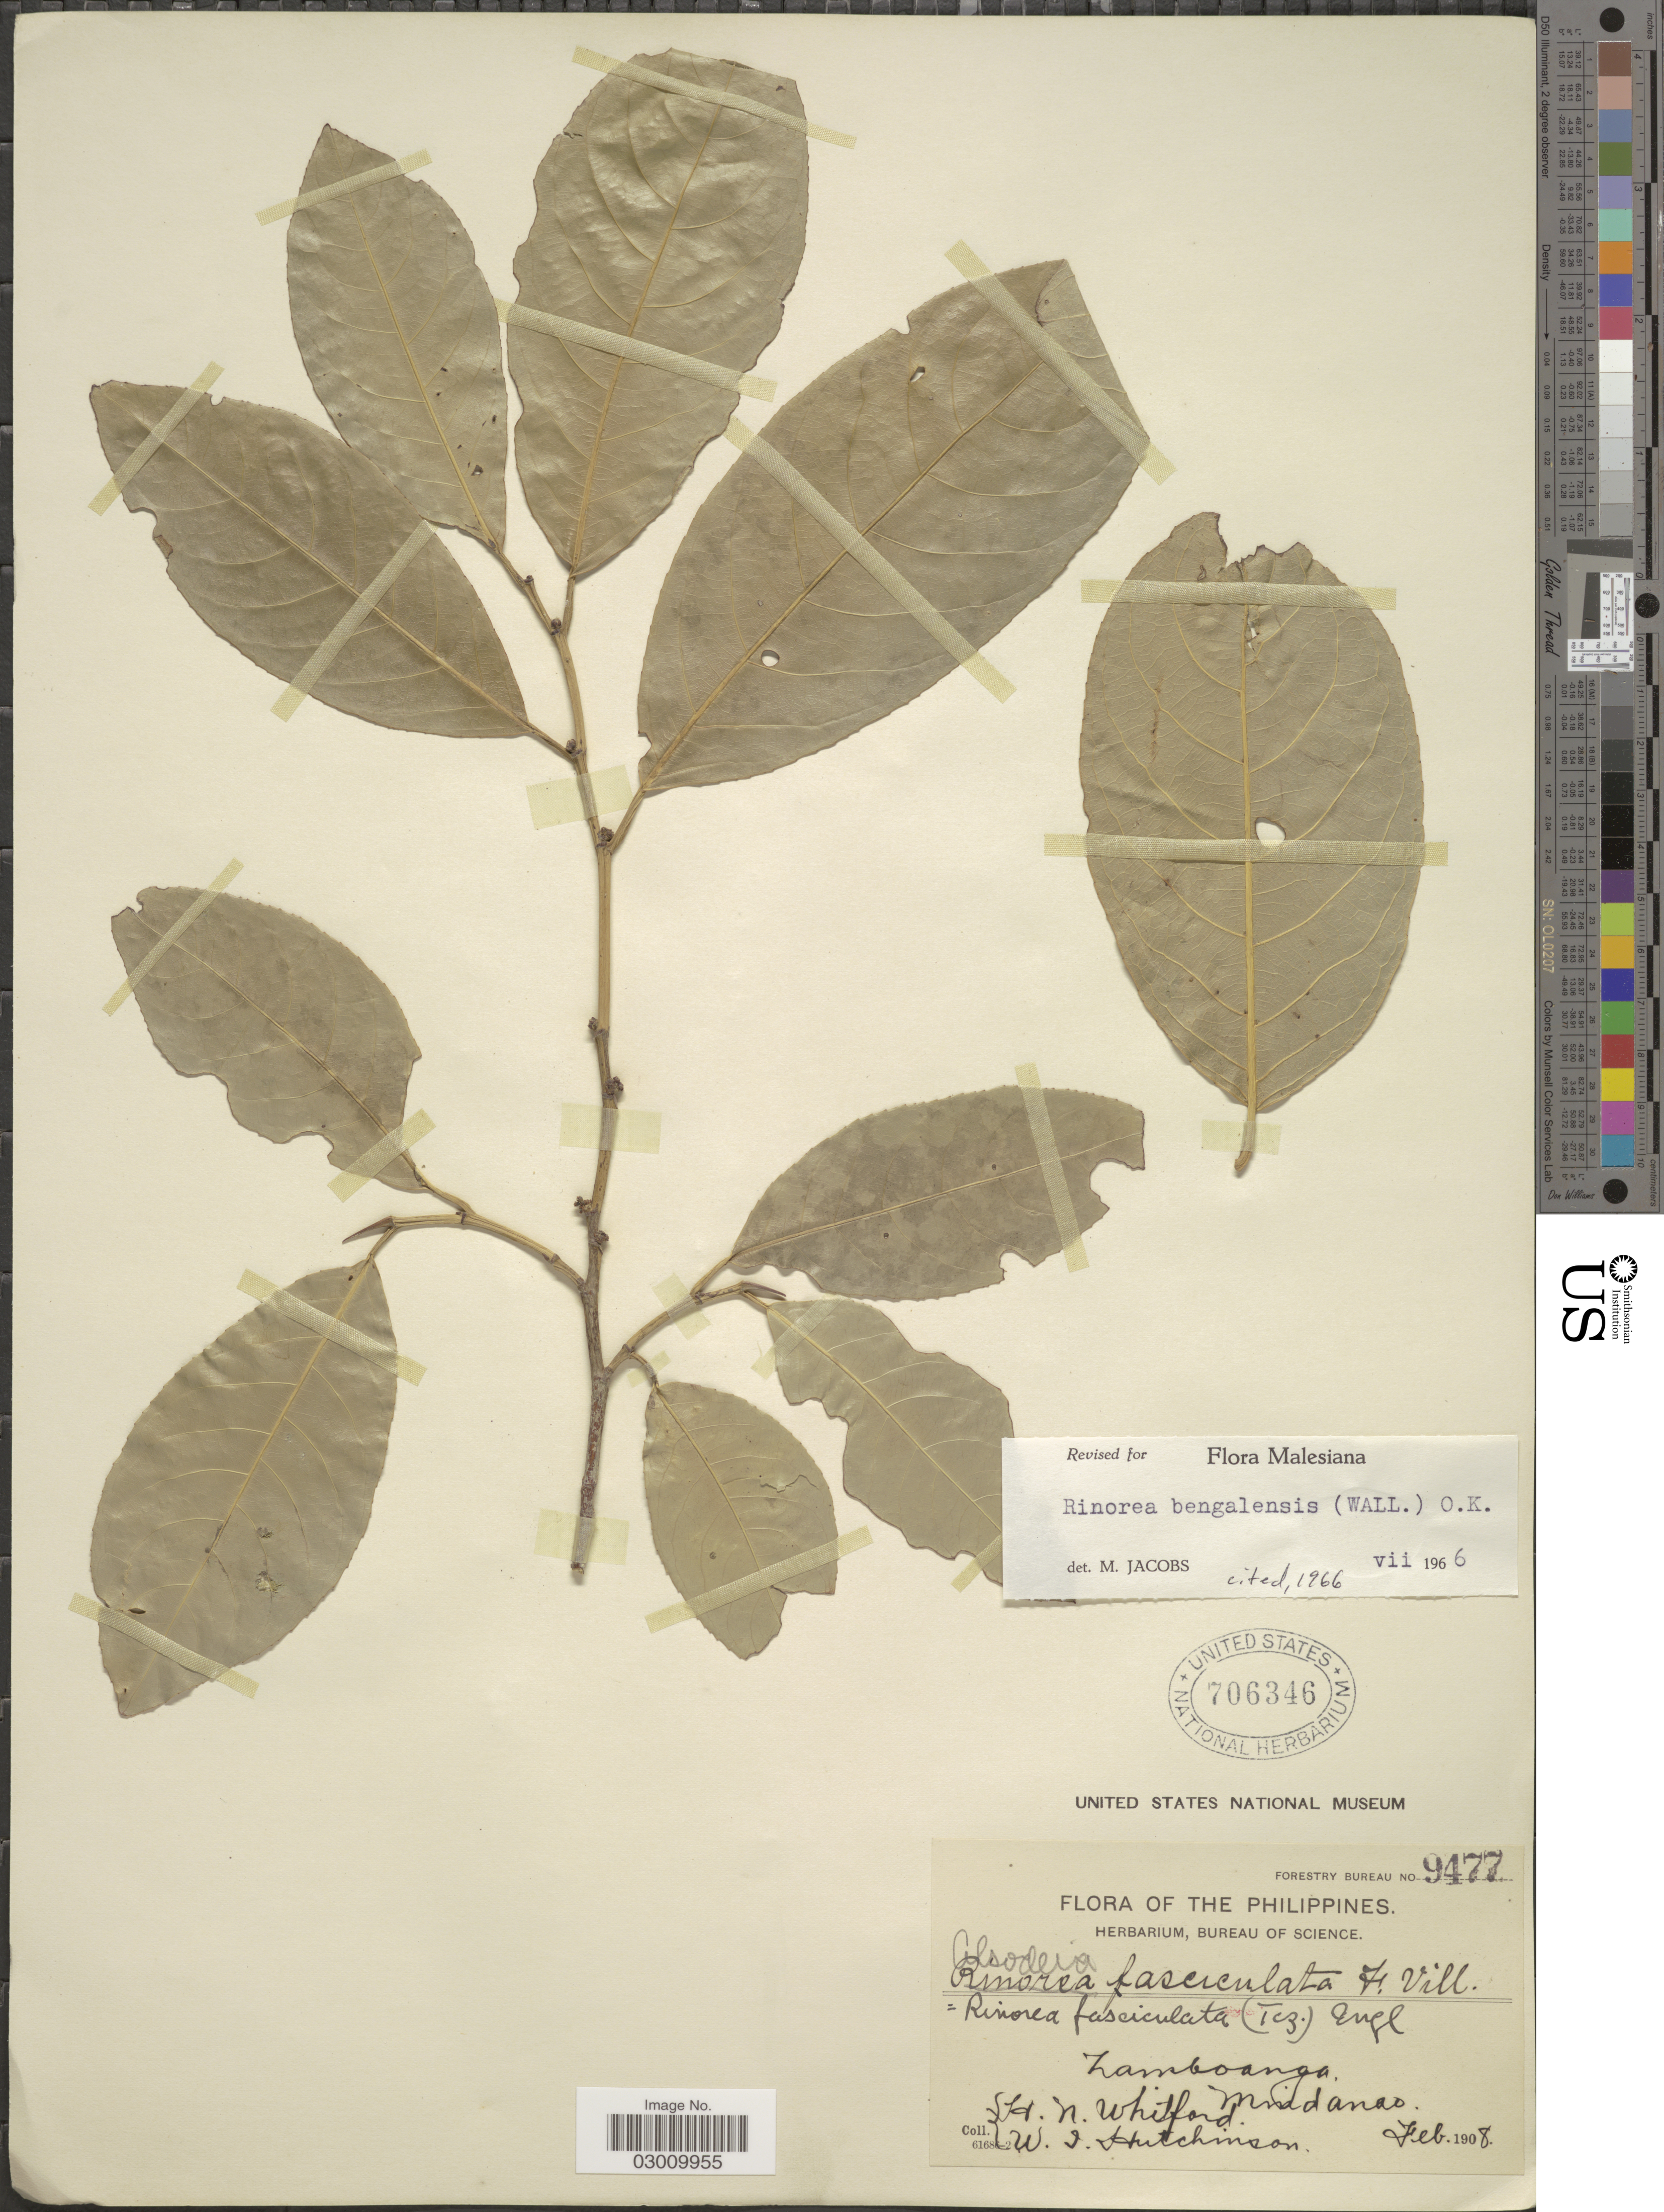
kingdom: Plantae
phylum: Tracheophyta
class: Magnoliopsida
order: Malpighiales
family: Violaceae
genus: Rinorea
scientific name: Rinorea bengalensis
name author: (Wall.) Kuntze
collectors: H. N. Whitford & W. I. Hutchinson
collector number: Forestry Bureau 9477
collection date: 1908-02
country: Philippines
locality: Zamboanga, Mindanao.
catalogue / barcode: US 706346